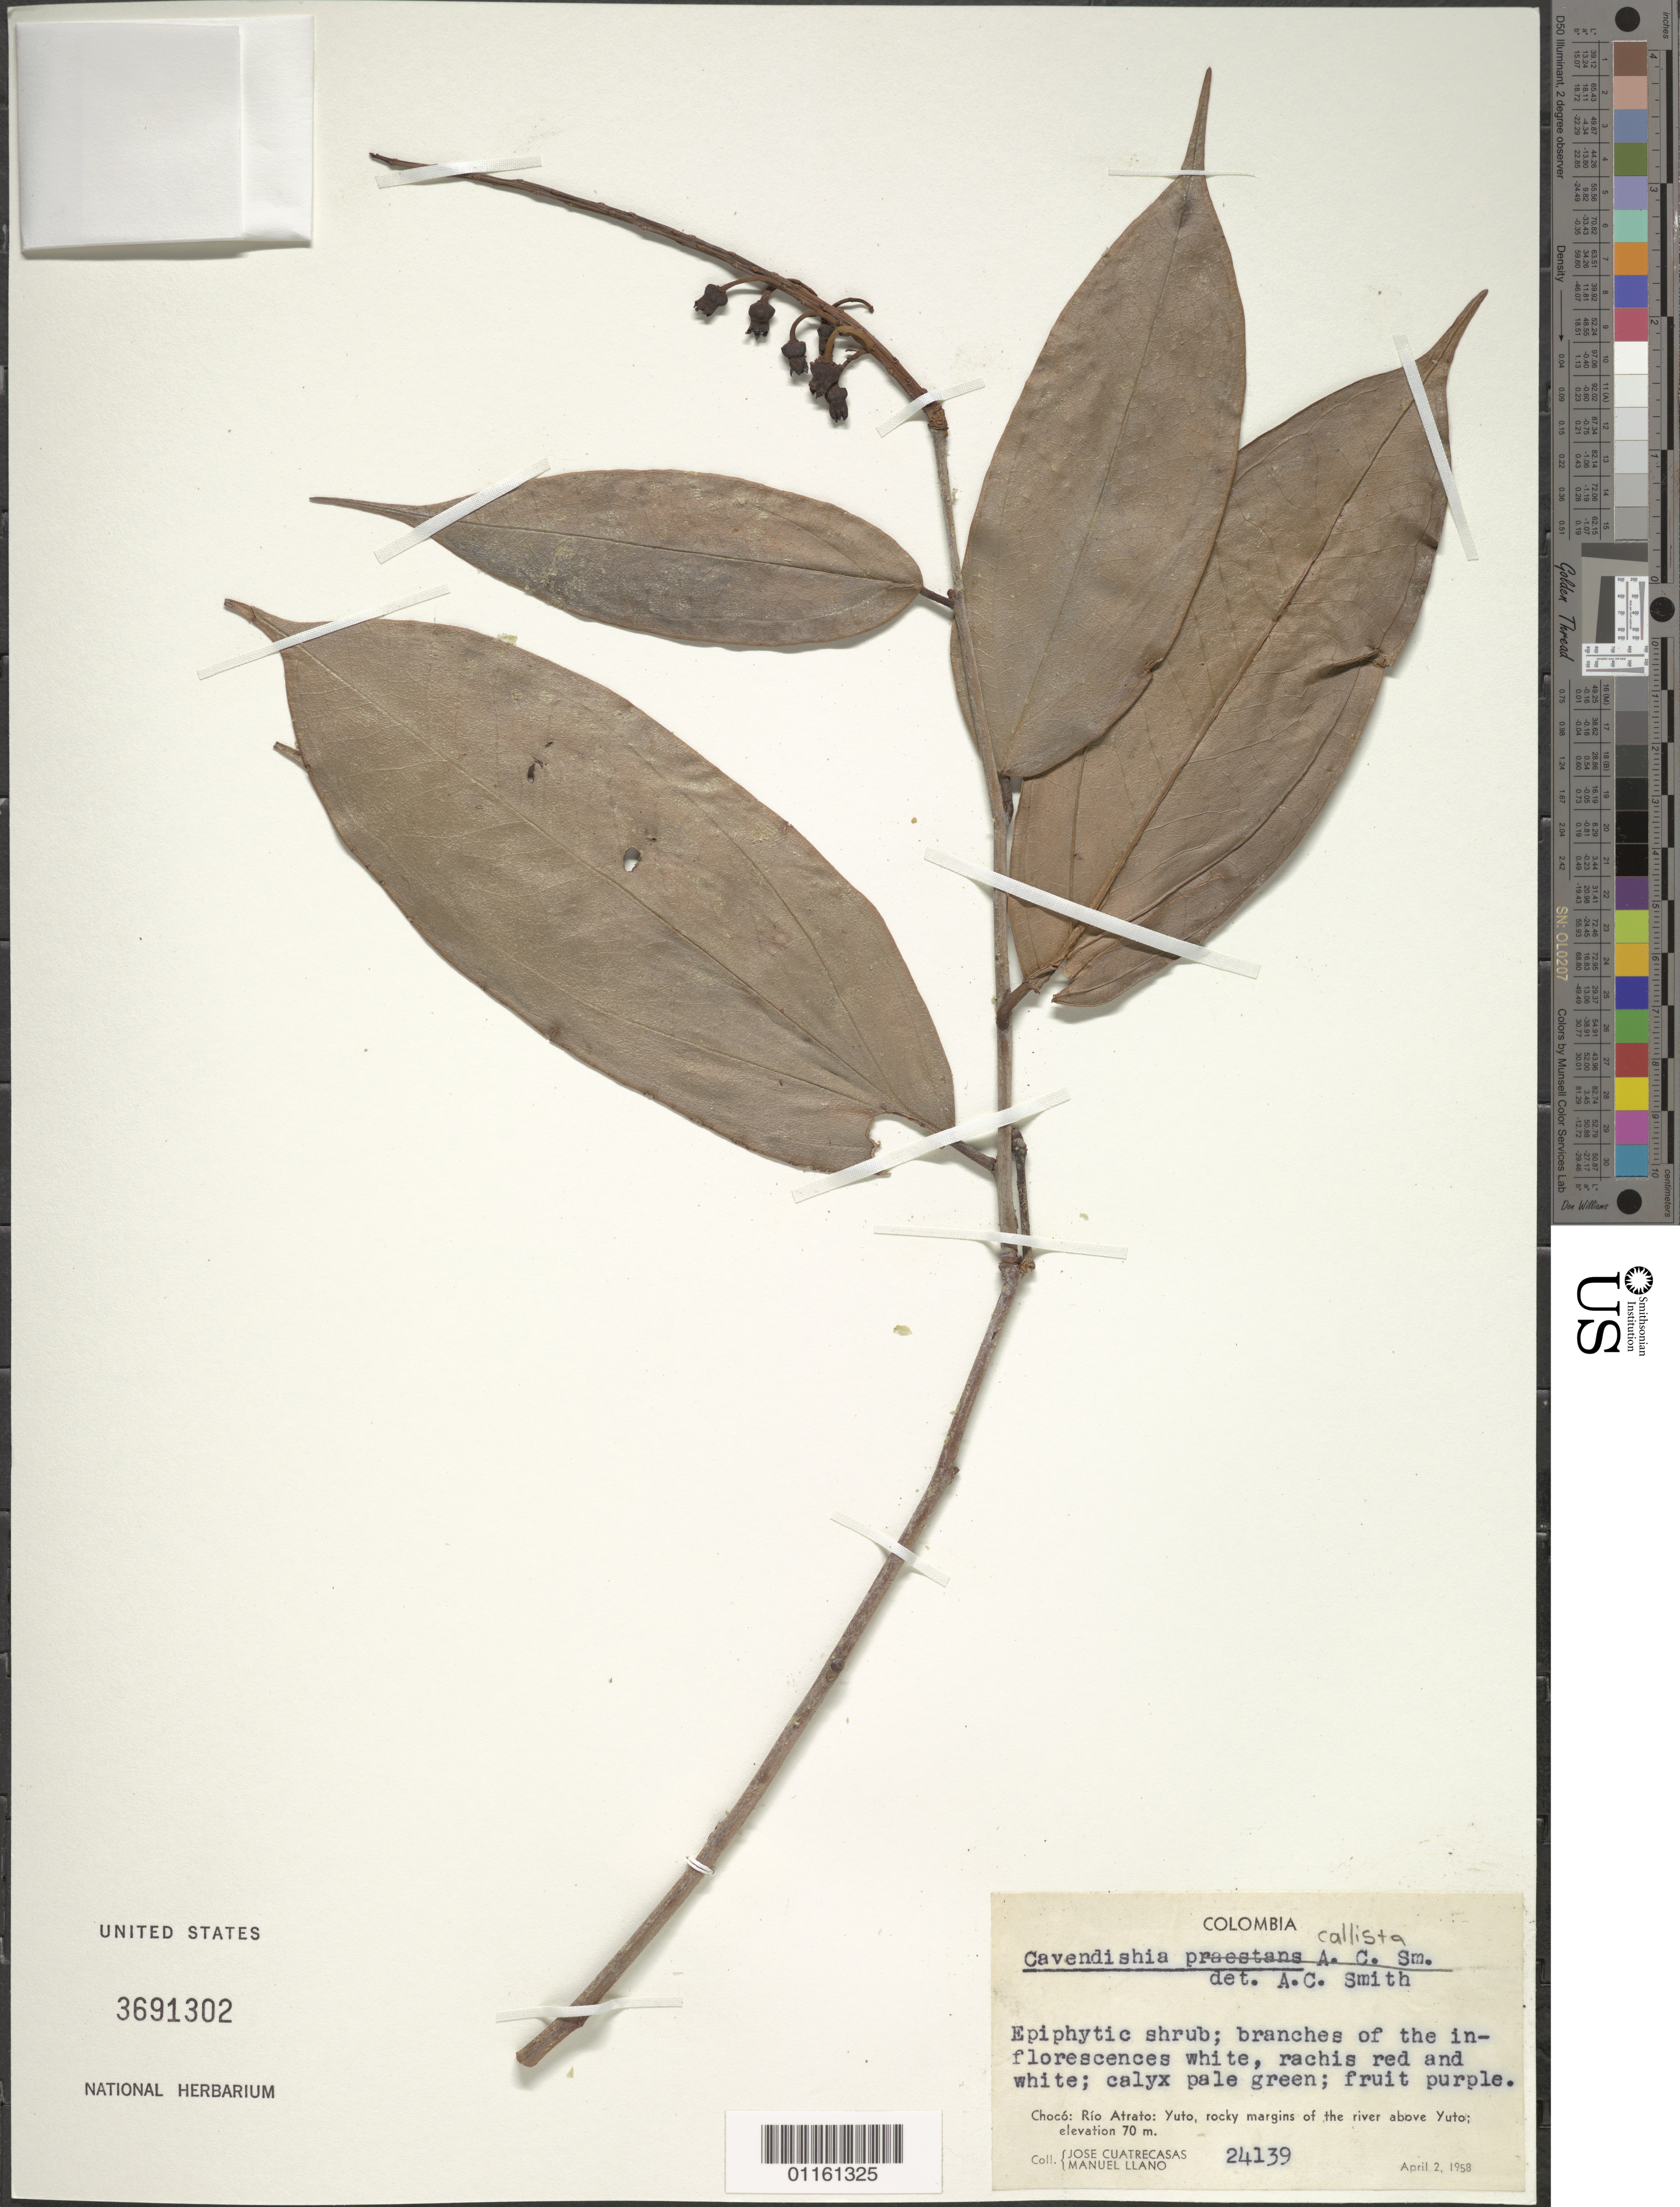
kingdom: Plantae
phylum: Tracheophyta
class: Magnoliopsida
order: Ericales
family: Ericaceae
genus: Cavendishia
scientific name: Cavendishia callista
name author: Donn. Sm.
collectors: J. Cuatrecasas & M. Llano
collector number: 24139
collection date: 1958-04-02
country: Colombia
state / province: Chocó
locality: Rio Atrato, Yuto, rocky margins of the river above Yuto.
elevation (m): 70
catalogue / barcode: US 3691302